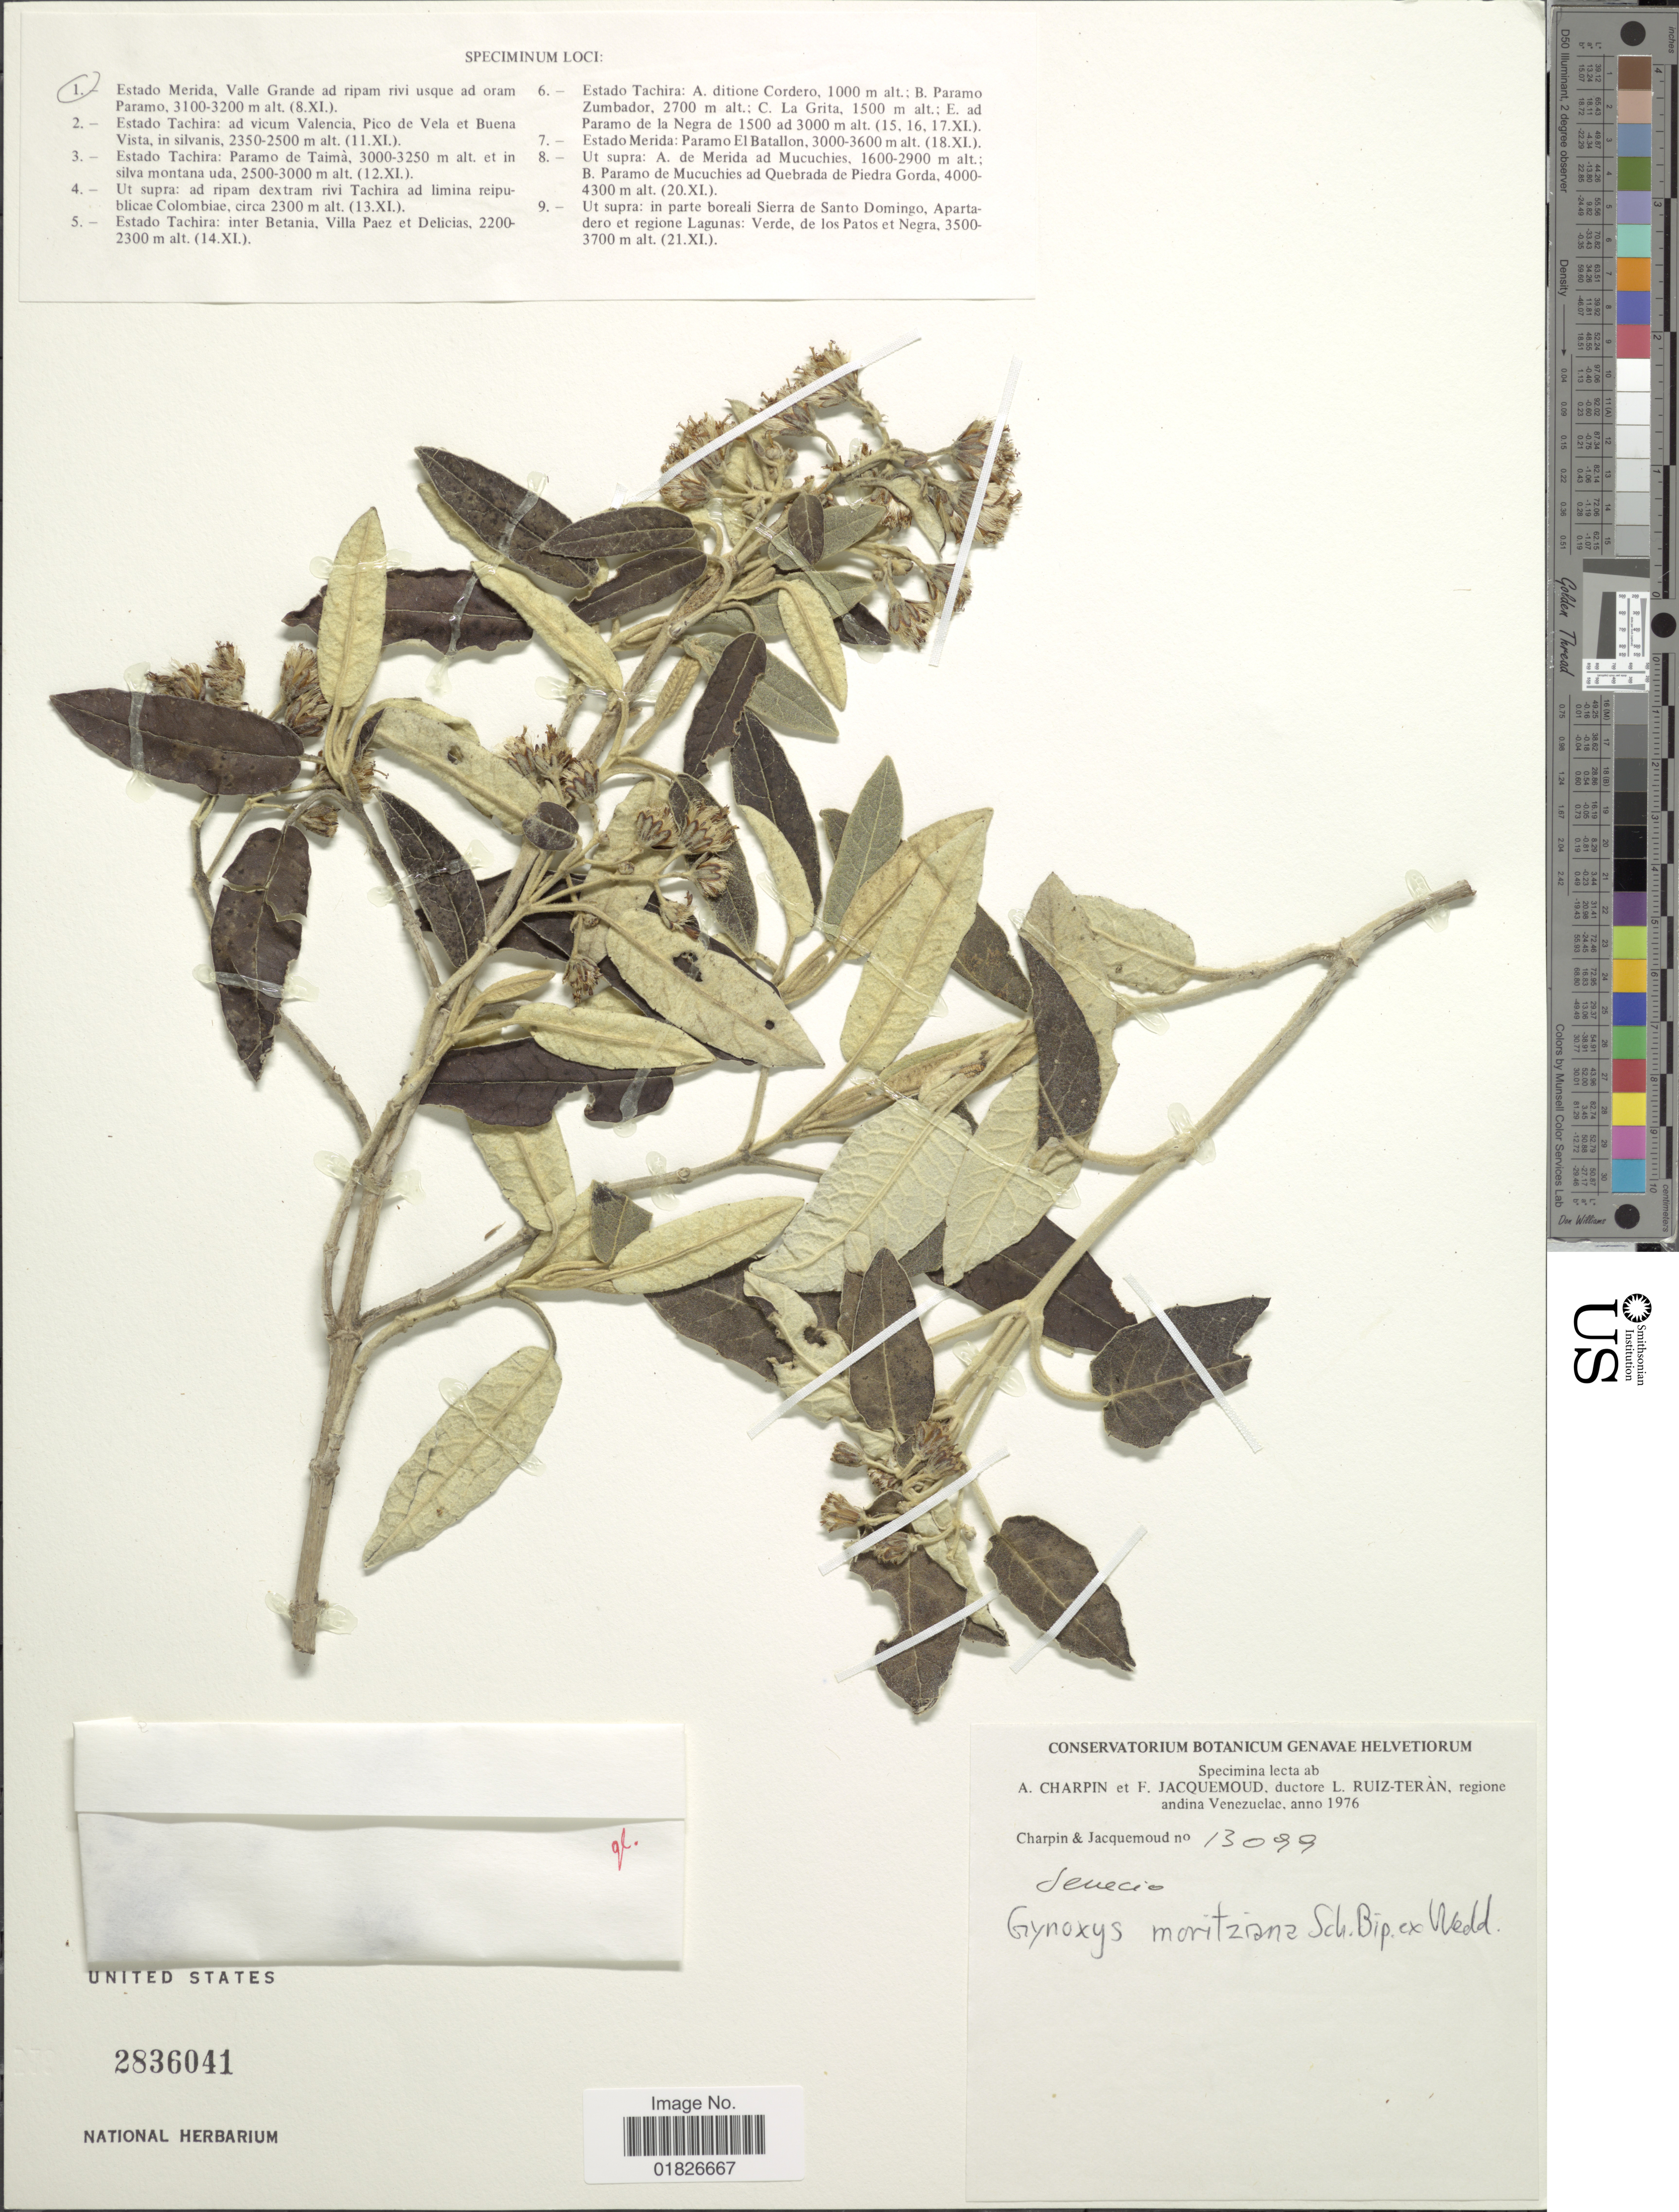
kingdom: Plantae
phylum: Tracheophyta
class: Magnoliopsida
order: Asterales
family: Asteraceae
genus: Gynoxys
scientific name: Gynoxys violacea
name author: Sch. Bip. ex Wedd.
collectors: A. Charpin, F. Jacquemoud & L. E. Ruíz-Terán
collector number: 13099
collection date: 1976-11-08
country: Venezuela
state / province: Mérida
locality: Valle Grande ad ripam rivi usque ad oram Paramo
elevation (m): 3100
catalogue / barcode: US 2836041